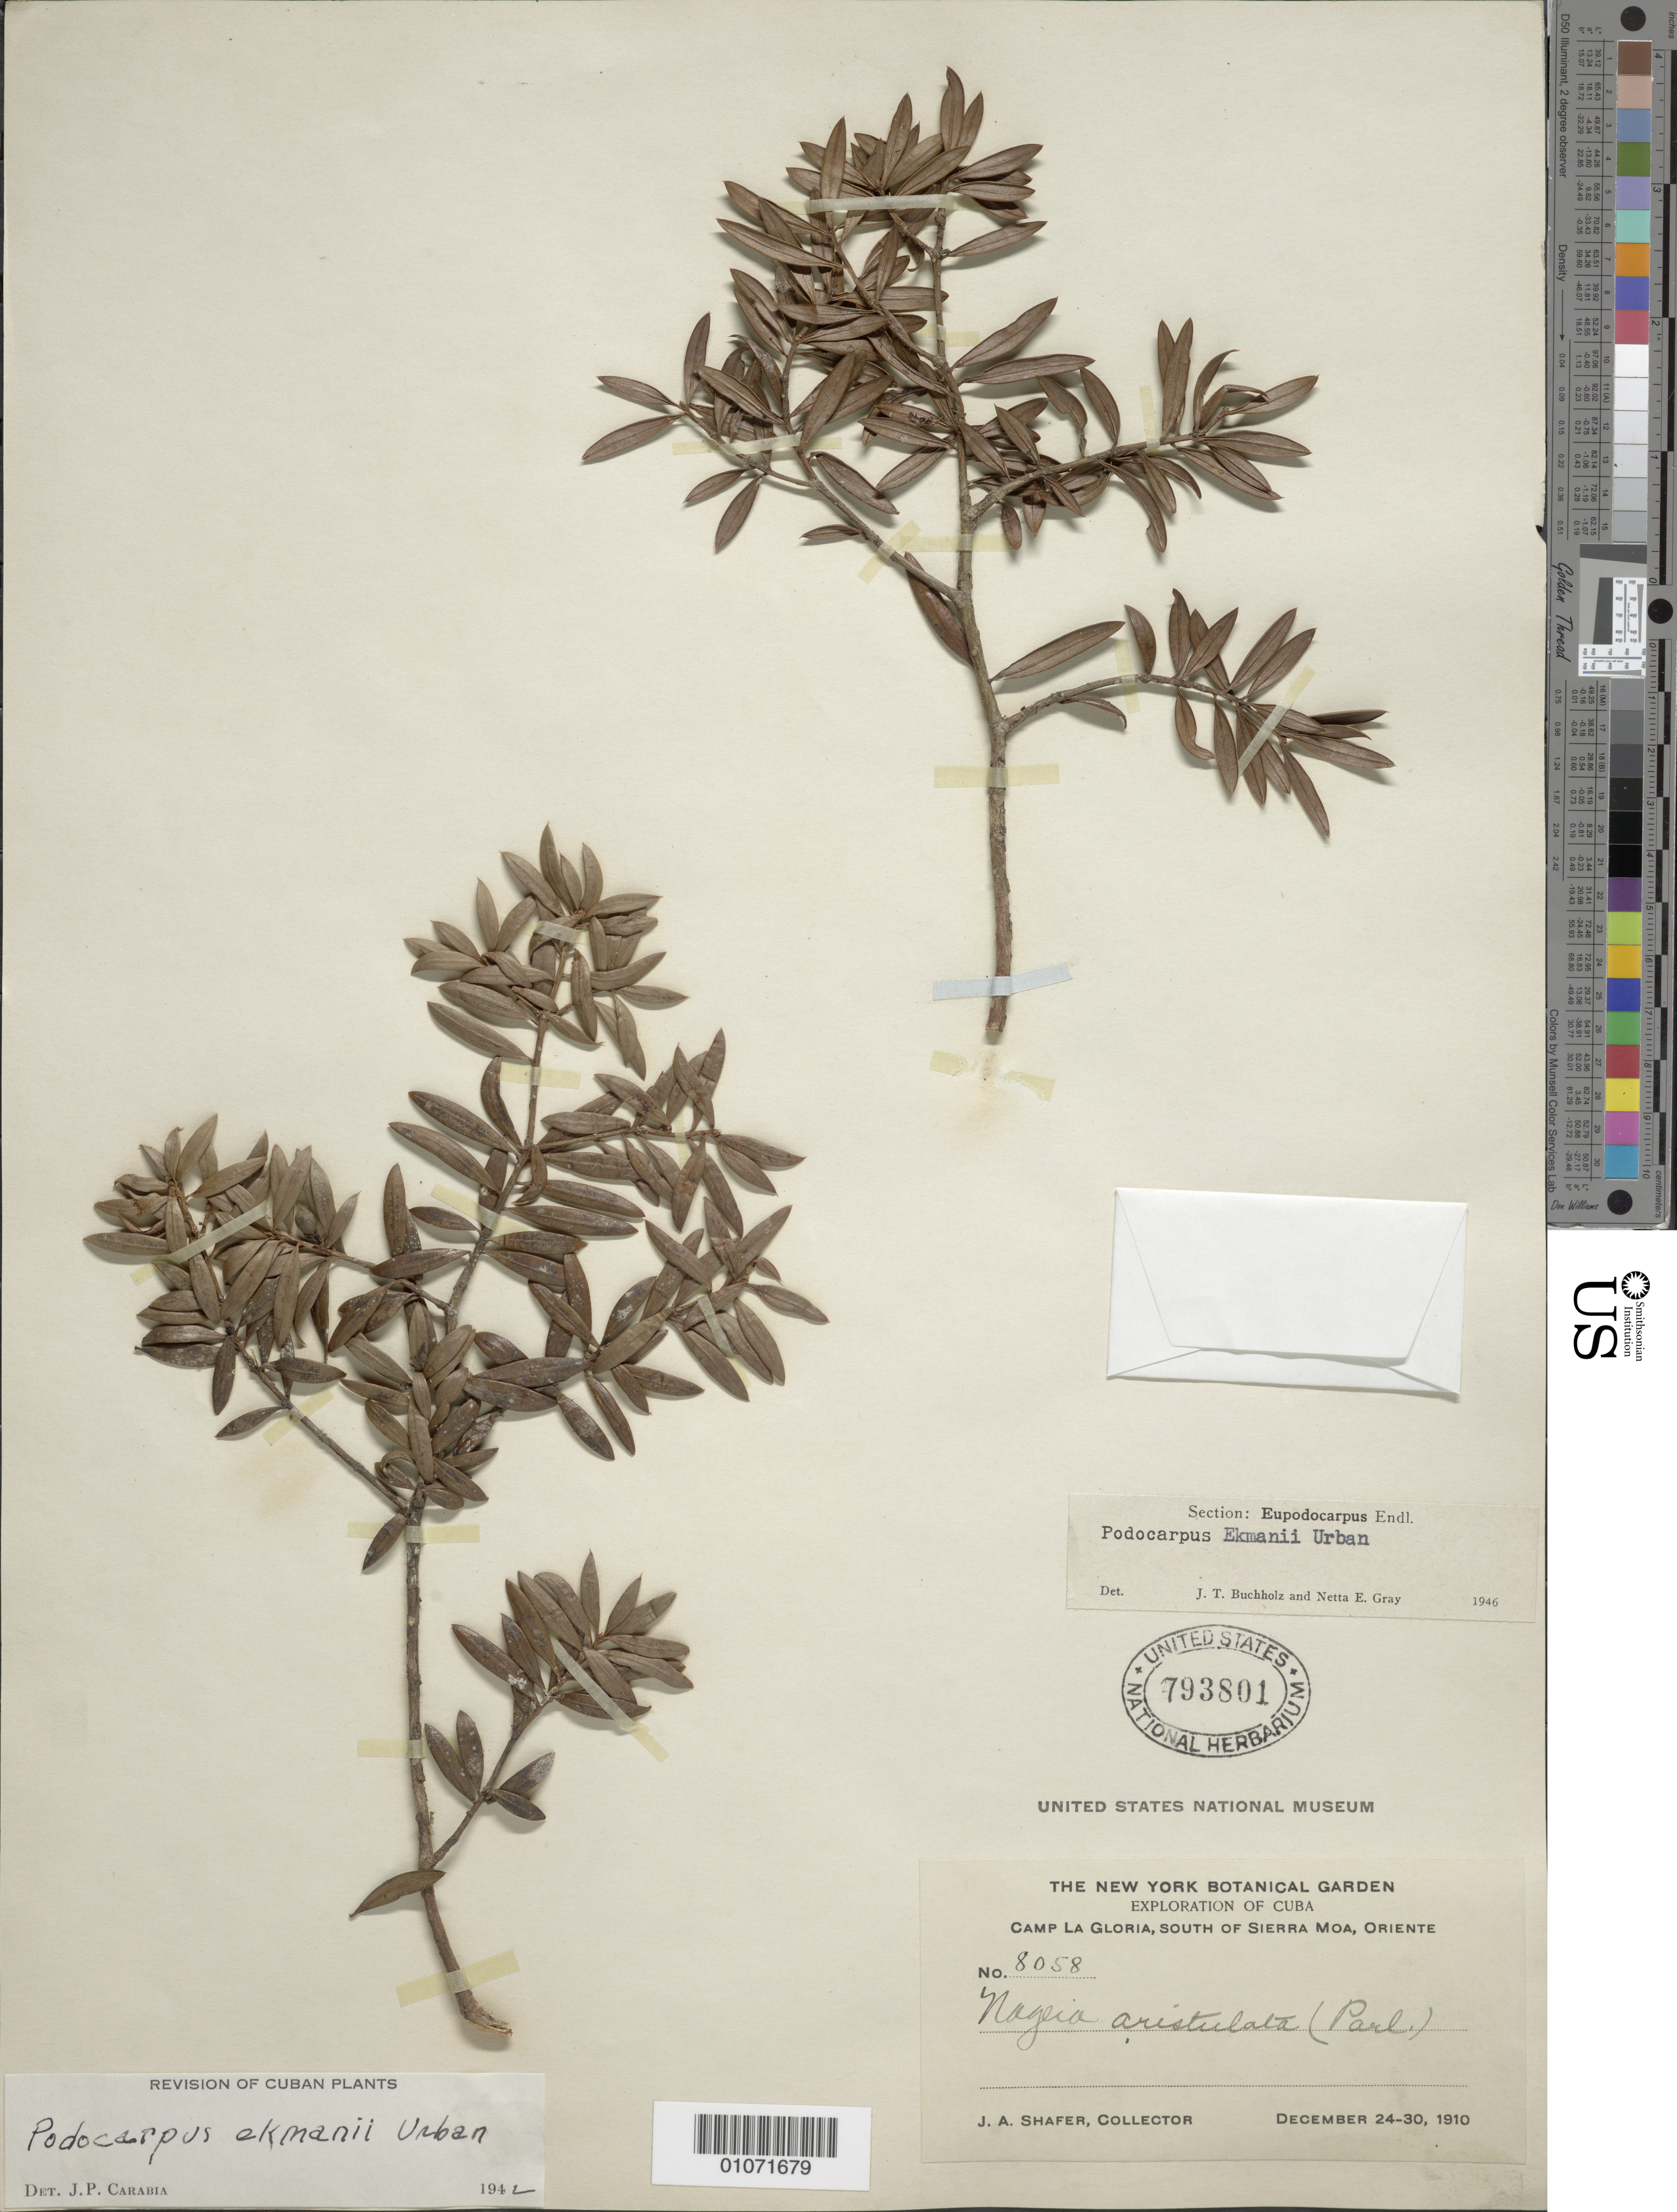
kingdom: Plantae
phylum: Tracheophyta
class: Pinopsida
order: Pinales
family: Podocarpaceae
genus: Podocarpus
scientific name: Podocarpus ekmanii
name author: Urb.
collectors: J. A. Shafer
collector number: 8058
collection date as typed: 24 Dec 1910 to 30 Dec 1910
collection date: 1910-12-24/1910-12-30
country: Cuba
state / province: Holguín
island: Cuba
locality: Camp La Gloria, South of Sierra Moa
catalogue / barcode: US 793801